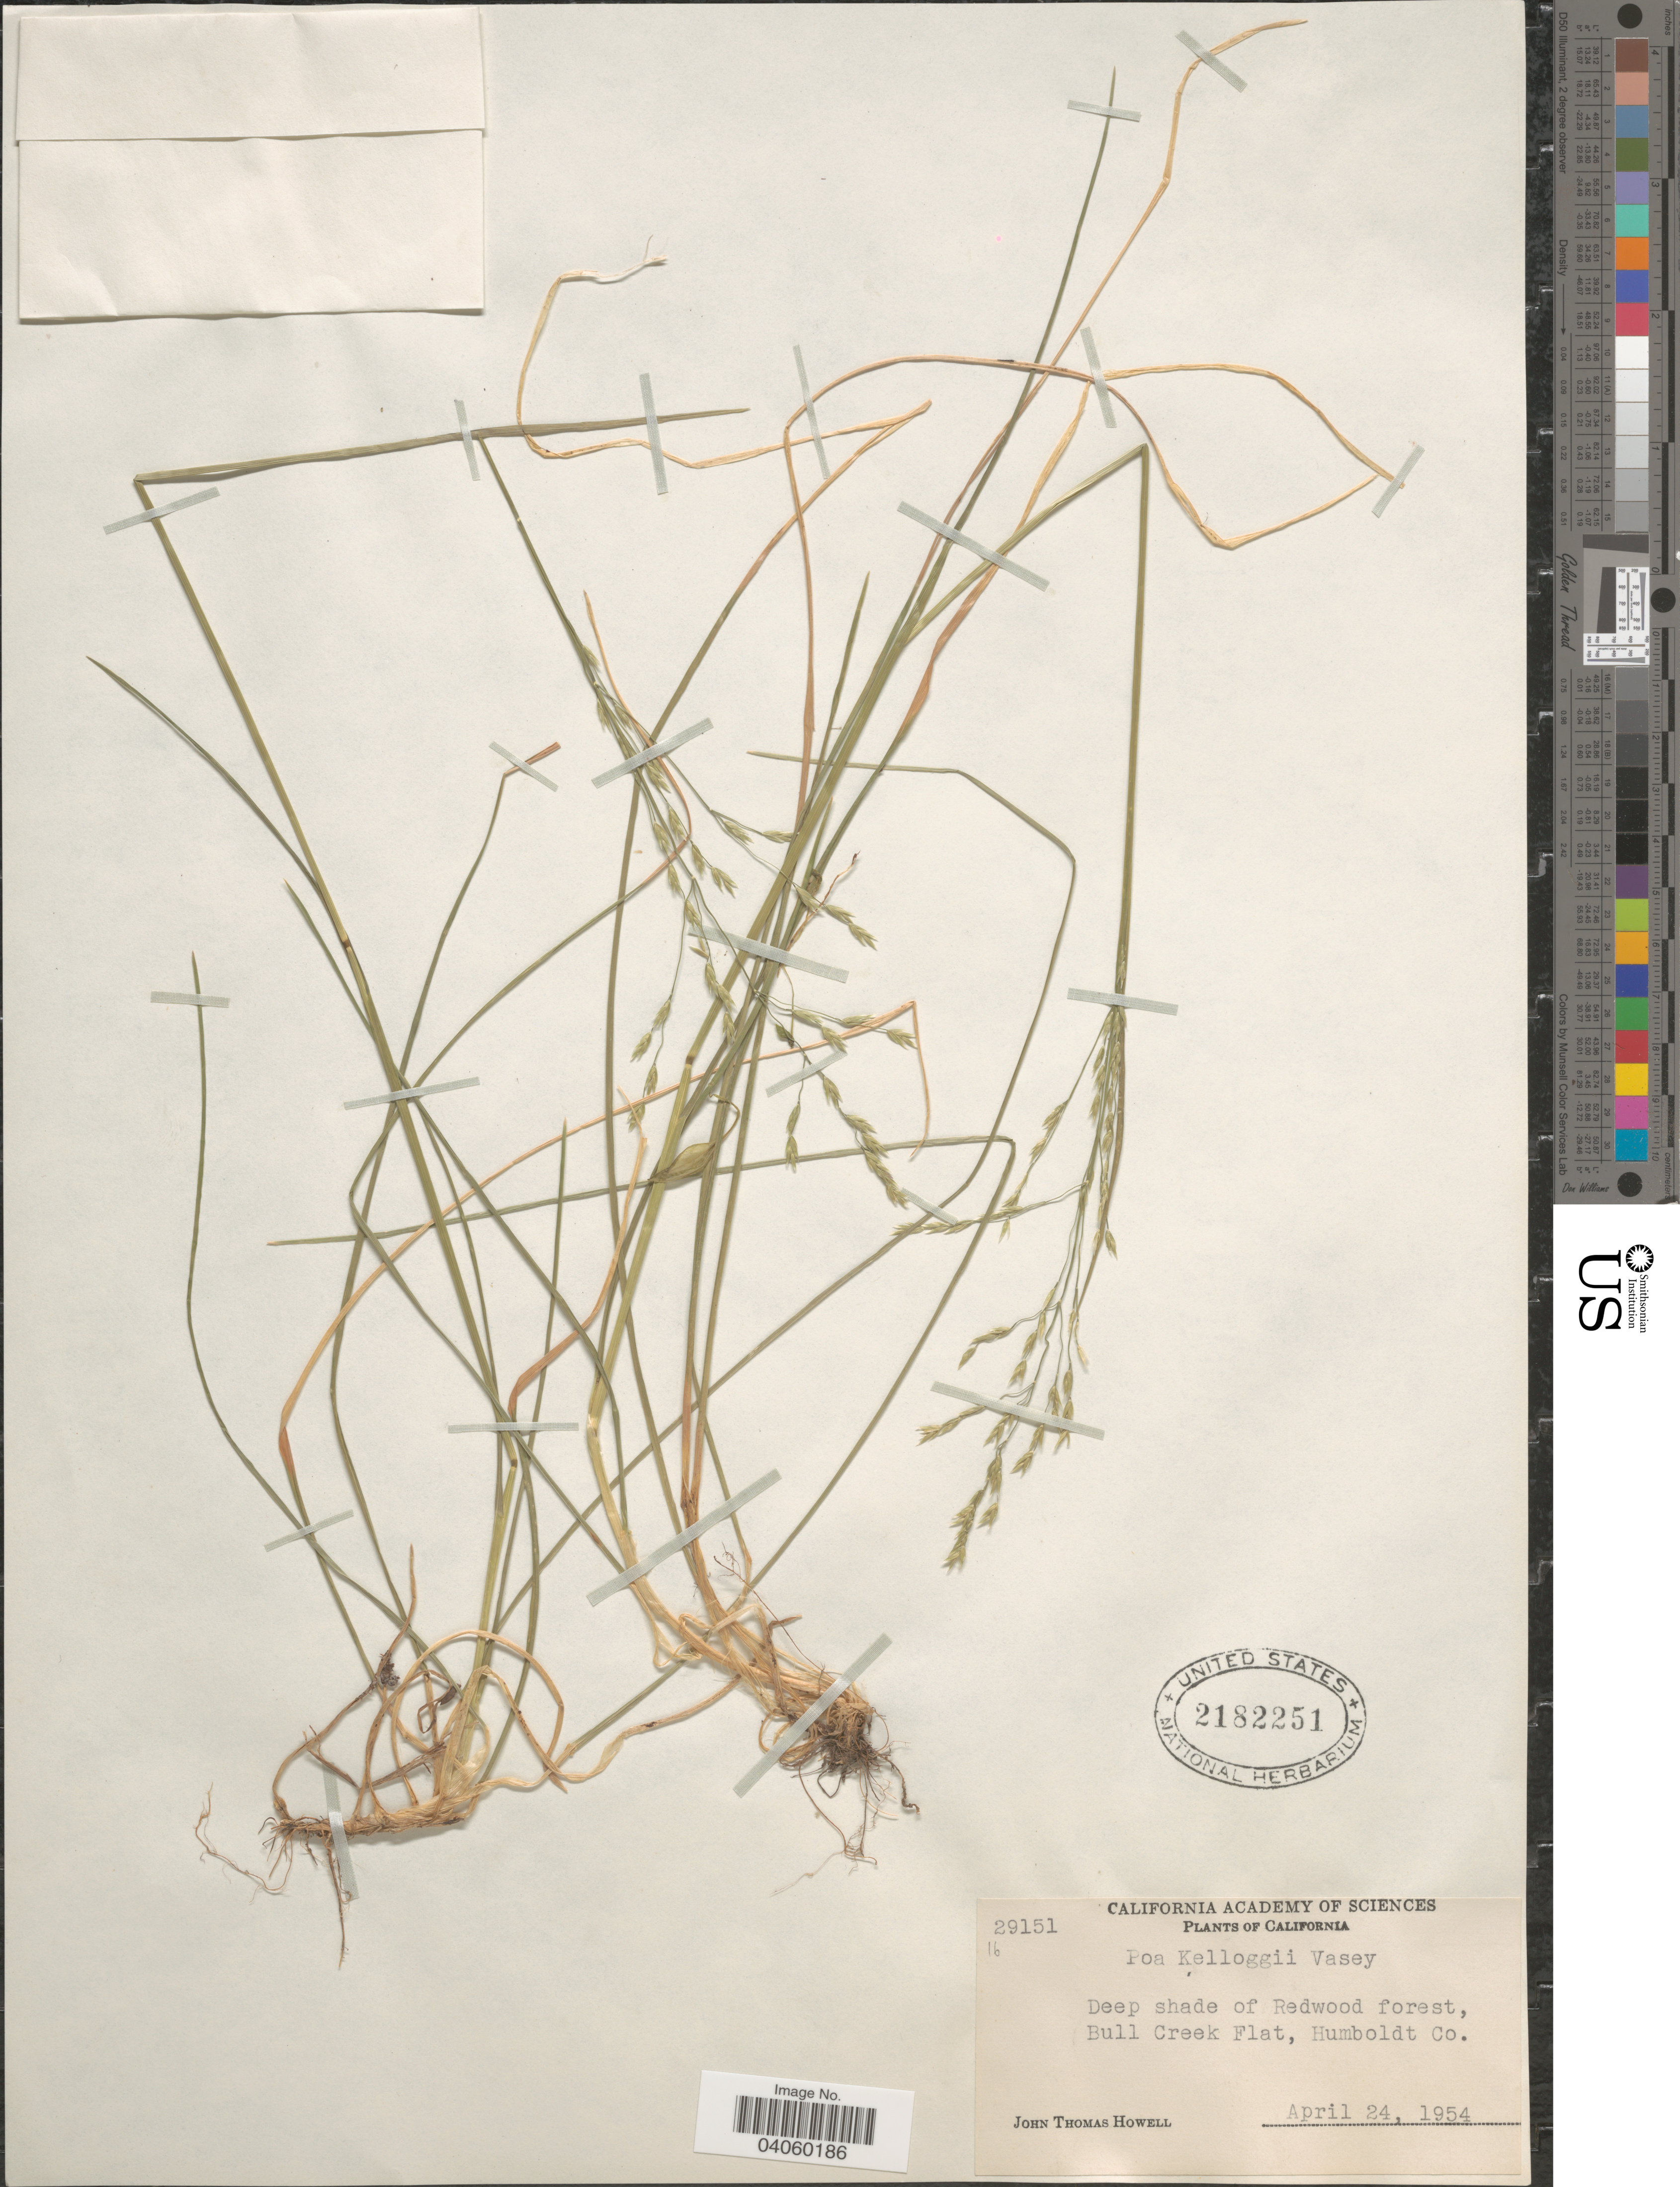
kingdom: Plantae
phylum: Tracheophyta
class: Liliopsida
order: Poales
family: Poaceae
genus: Poa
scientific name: Poa kelloggii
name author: Vasey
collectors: J. T. Howell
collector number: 29151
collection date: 1954-04-24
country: United States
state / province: California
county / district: Humboldt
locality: Deep shade of Redwood forest, Bull Creek Flat, Humboldt Co.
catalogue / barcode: US 2182251